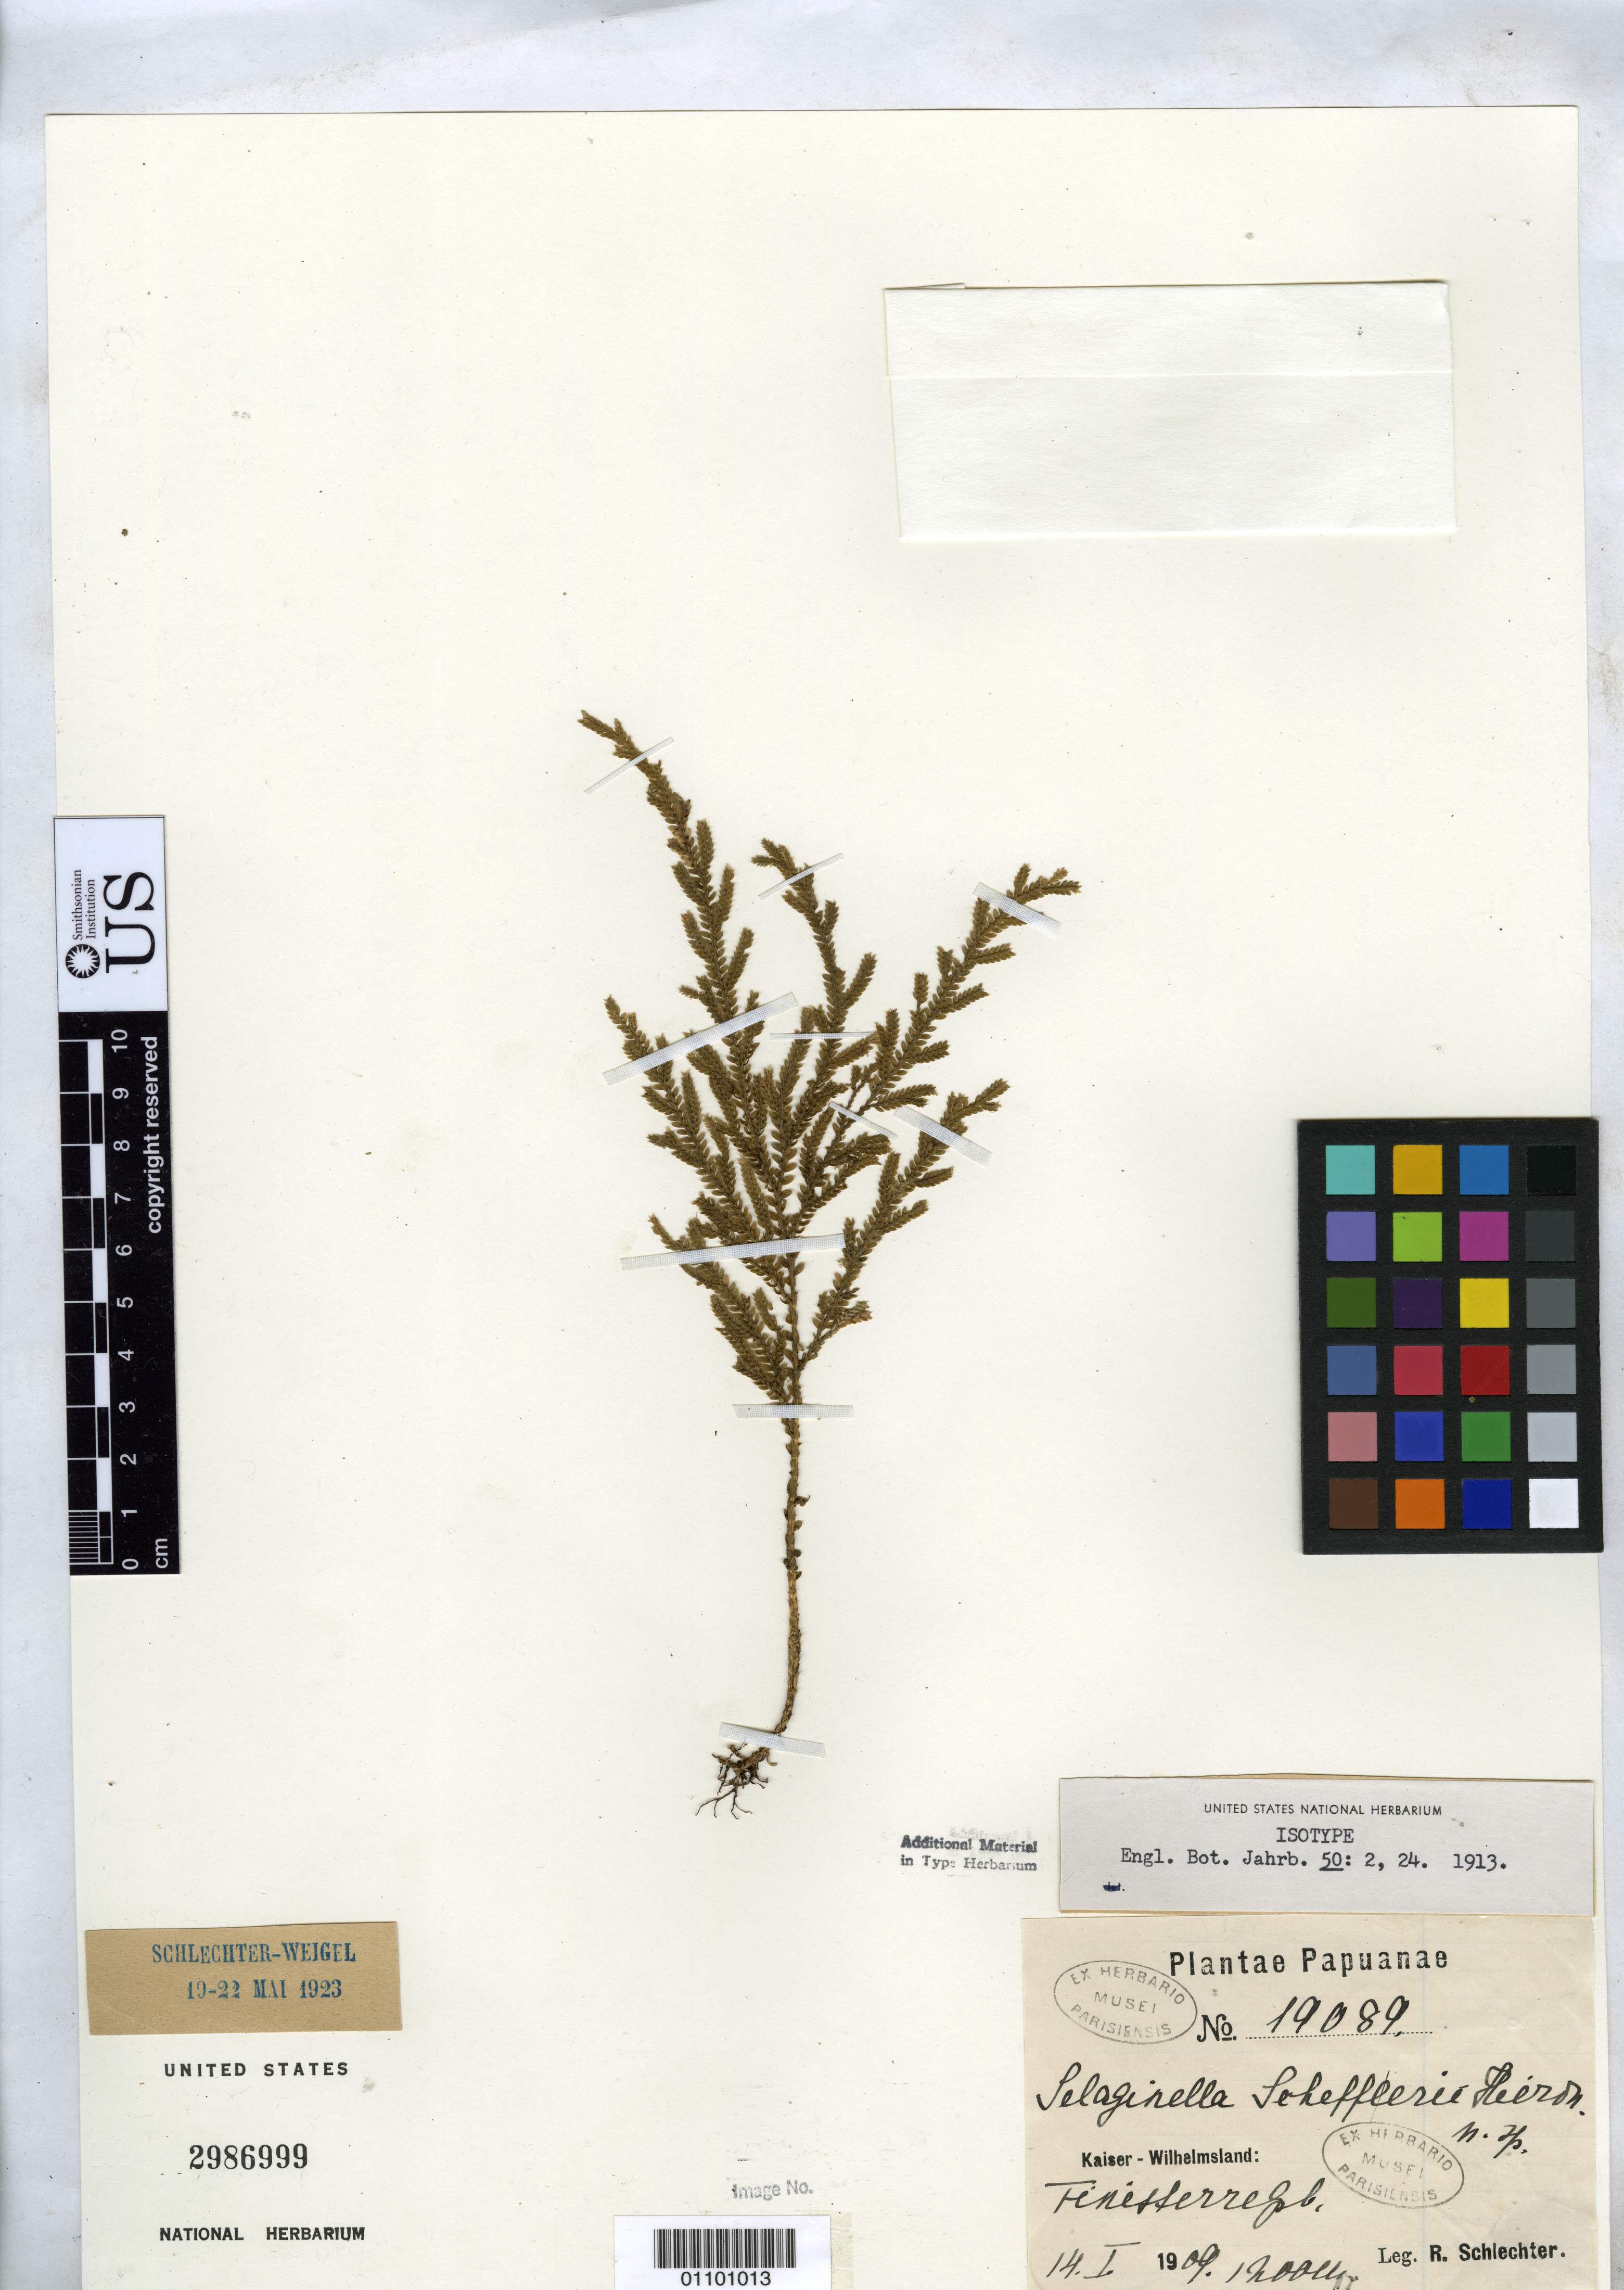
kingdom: Plantae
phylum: Tracheophyta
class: Lycopodiopsida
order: Selaginellales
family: Selaginellaceae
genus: Selaginella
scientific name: Selaginella schefferi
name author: Hieron. in Lauterb.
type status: Isotype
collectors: F. R. R. Schlechter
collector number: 19089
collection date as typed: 14 Jan 1909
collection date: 1909-01-14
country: Papua New Guinea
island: New Guinea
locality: Kaiser- Wilhelmsland, in den Waldern des Finisterre-gebirge.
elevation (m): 1200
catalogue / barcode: US 2986999